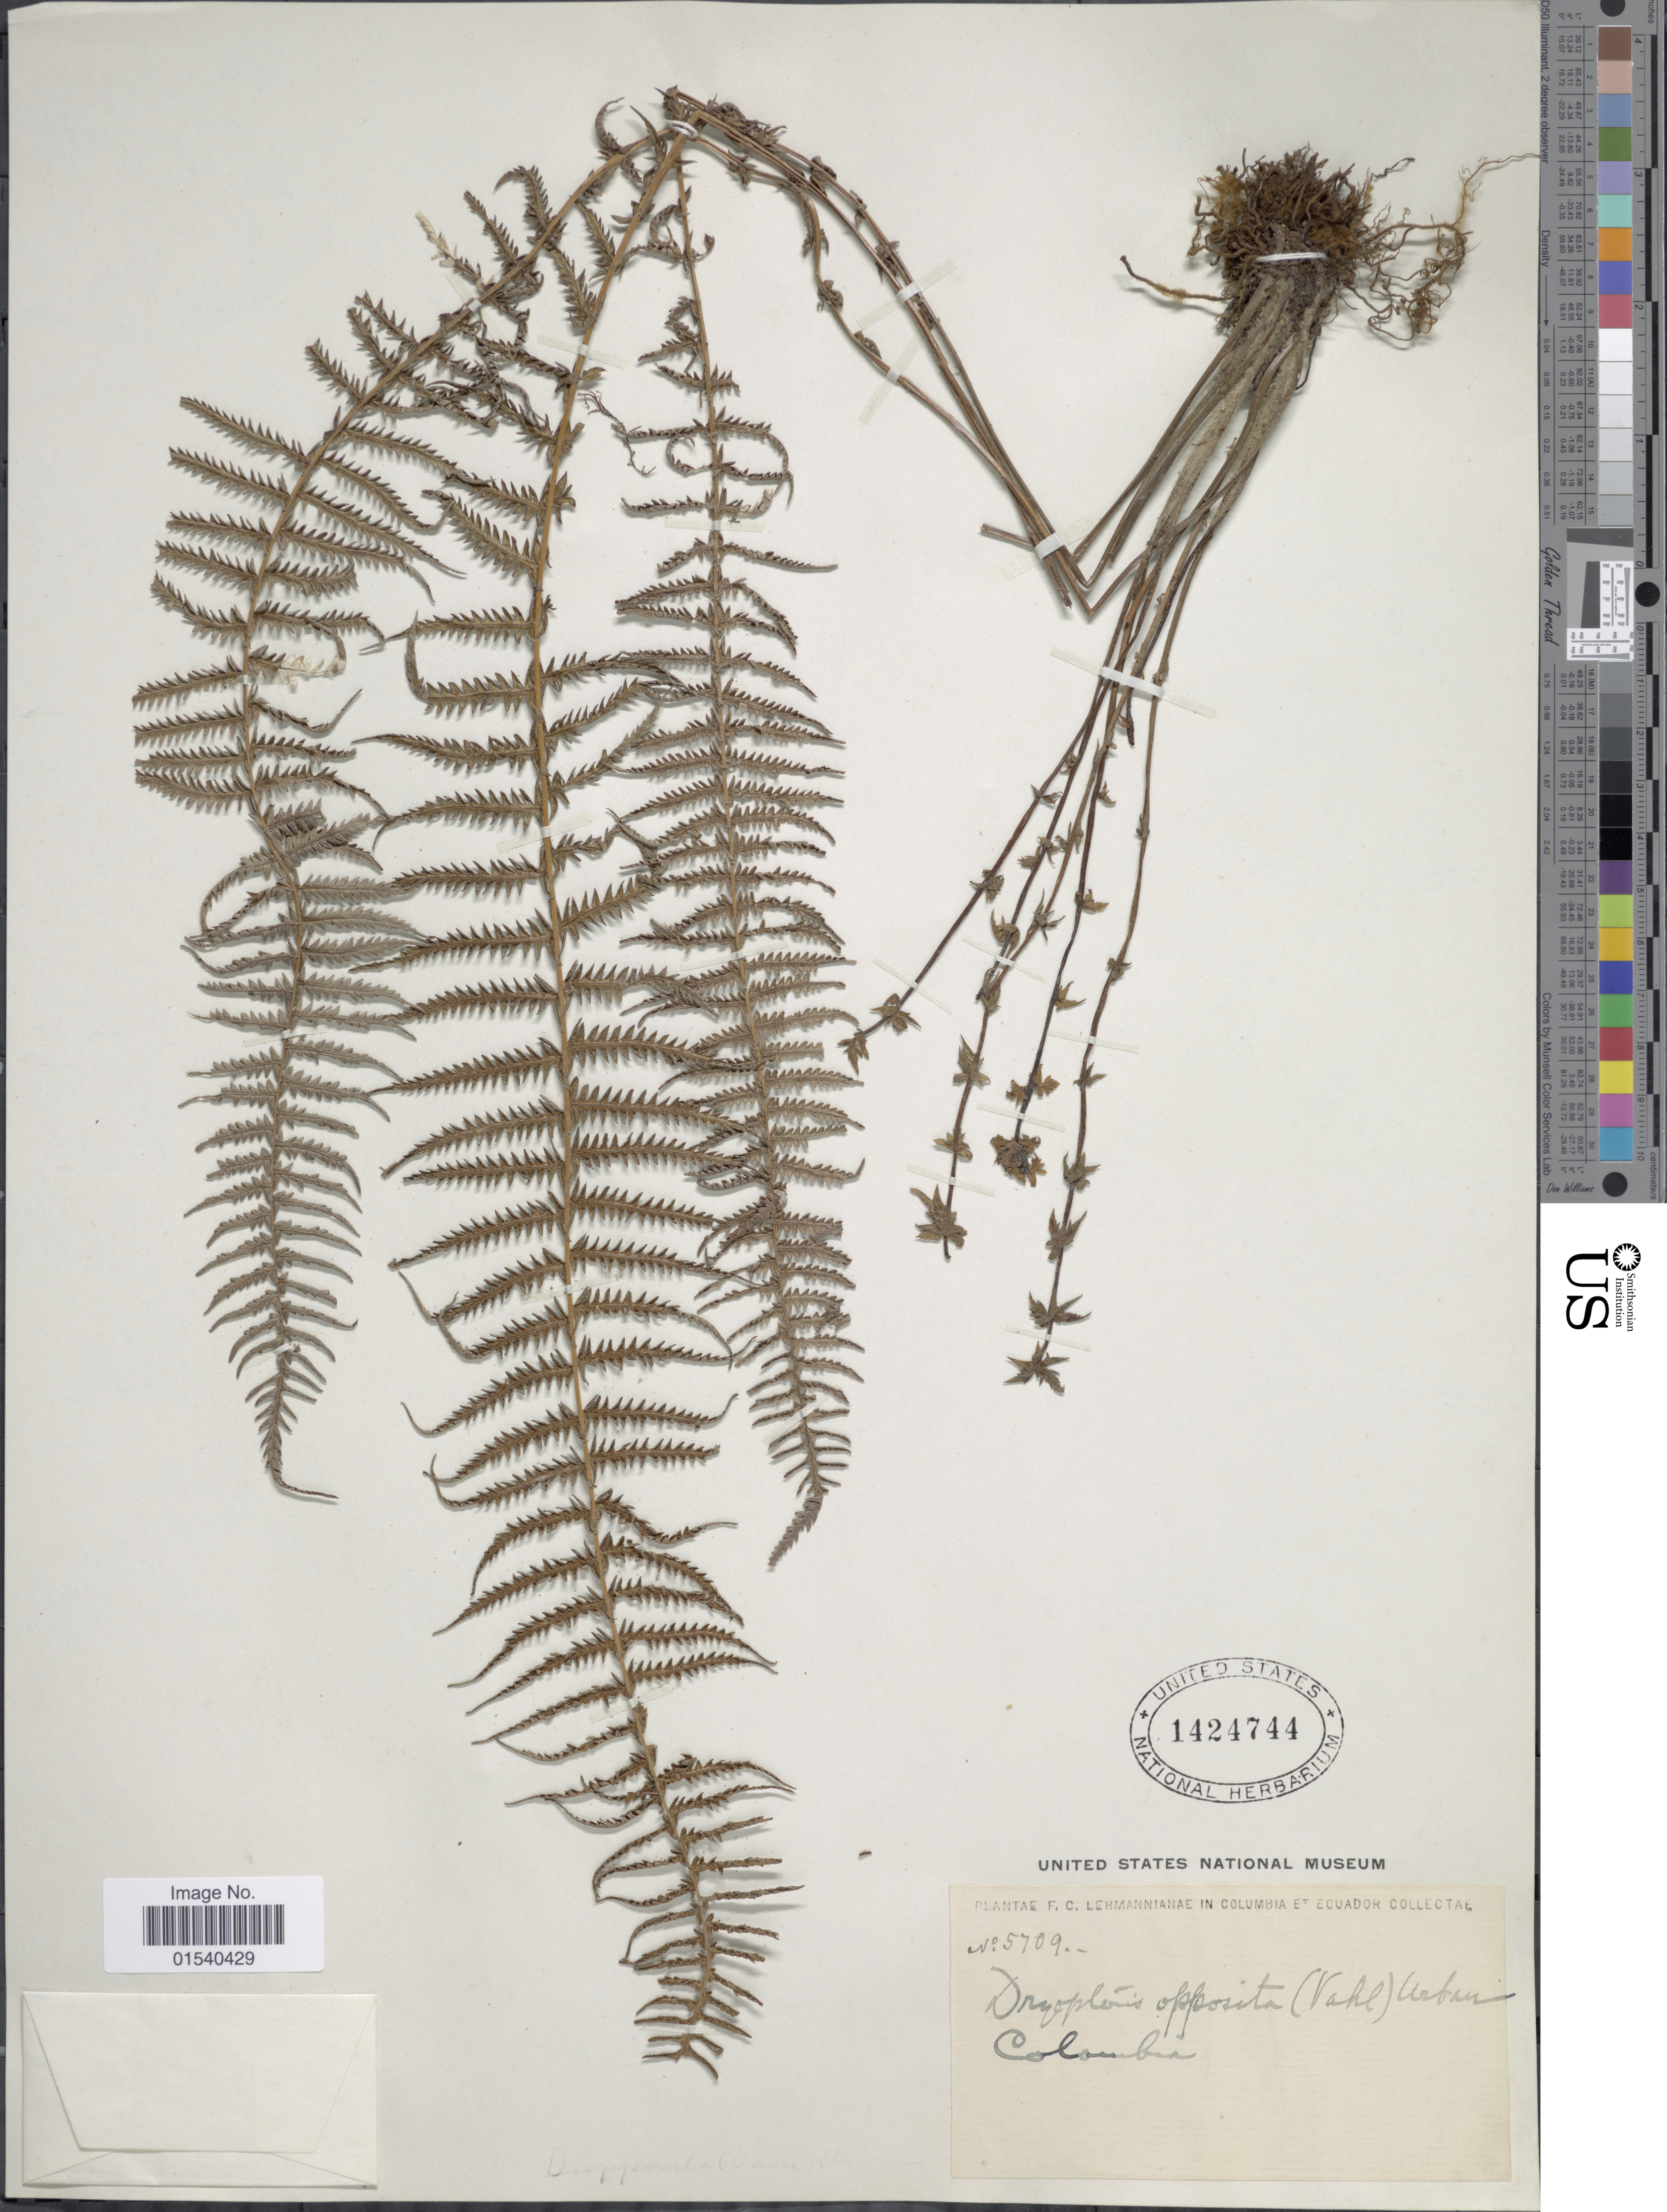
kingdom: Plantae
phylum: Tracheophyta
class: Polypodiopsida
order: Polypodiales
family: Thelypteridaceae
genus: Amauropelta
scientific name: Amauropelta opposita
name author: (Vahl) Pic. Serm.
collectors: F. C. Lehmann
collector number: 5709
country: Colombia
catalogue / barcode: US 1424744